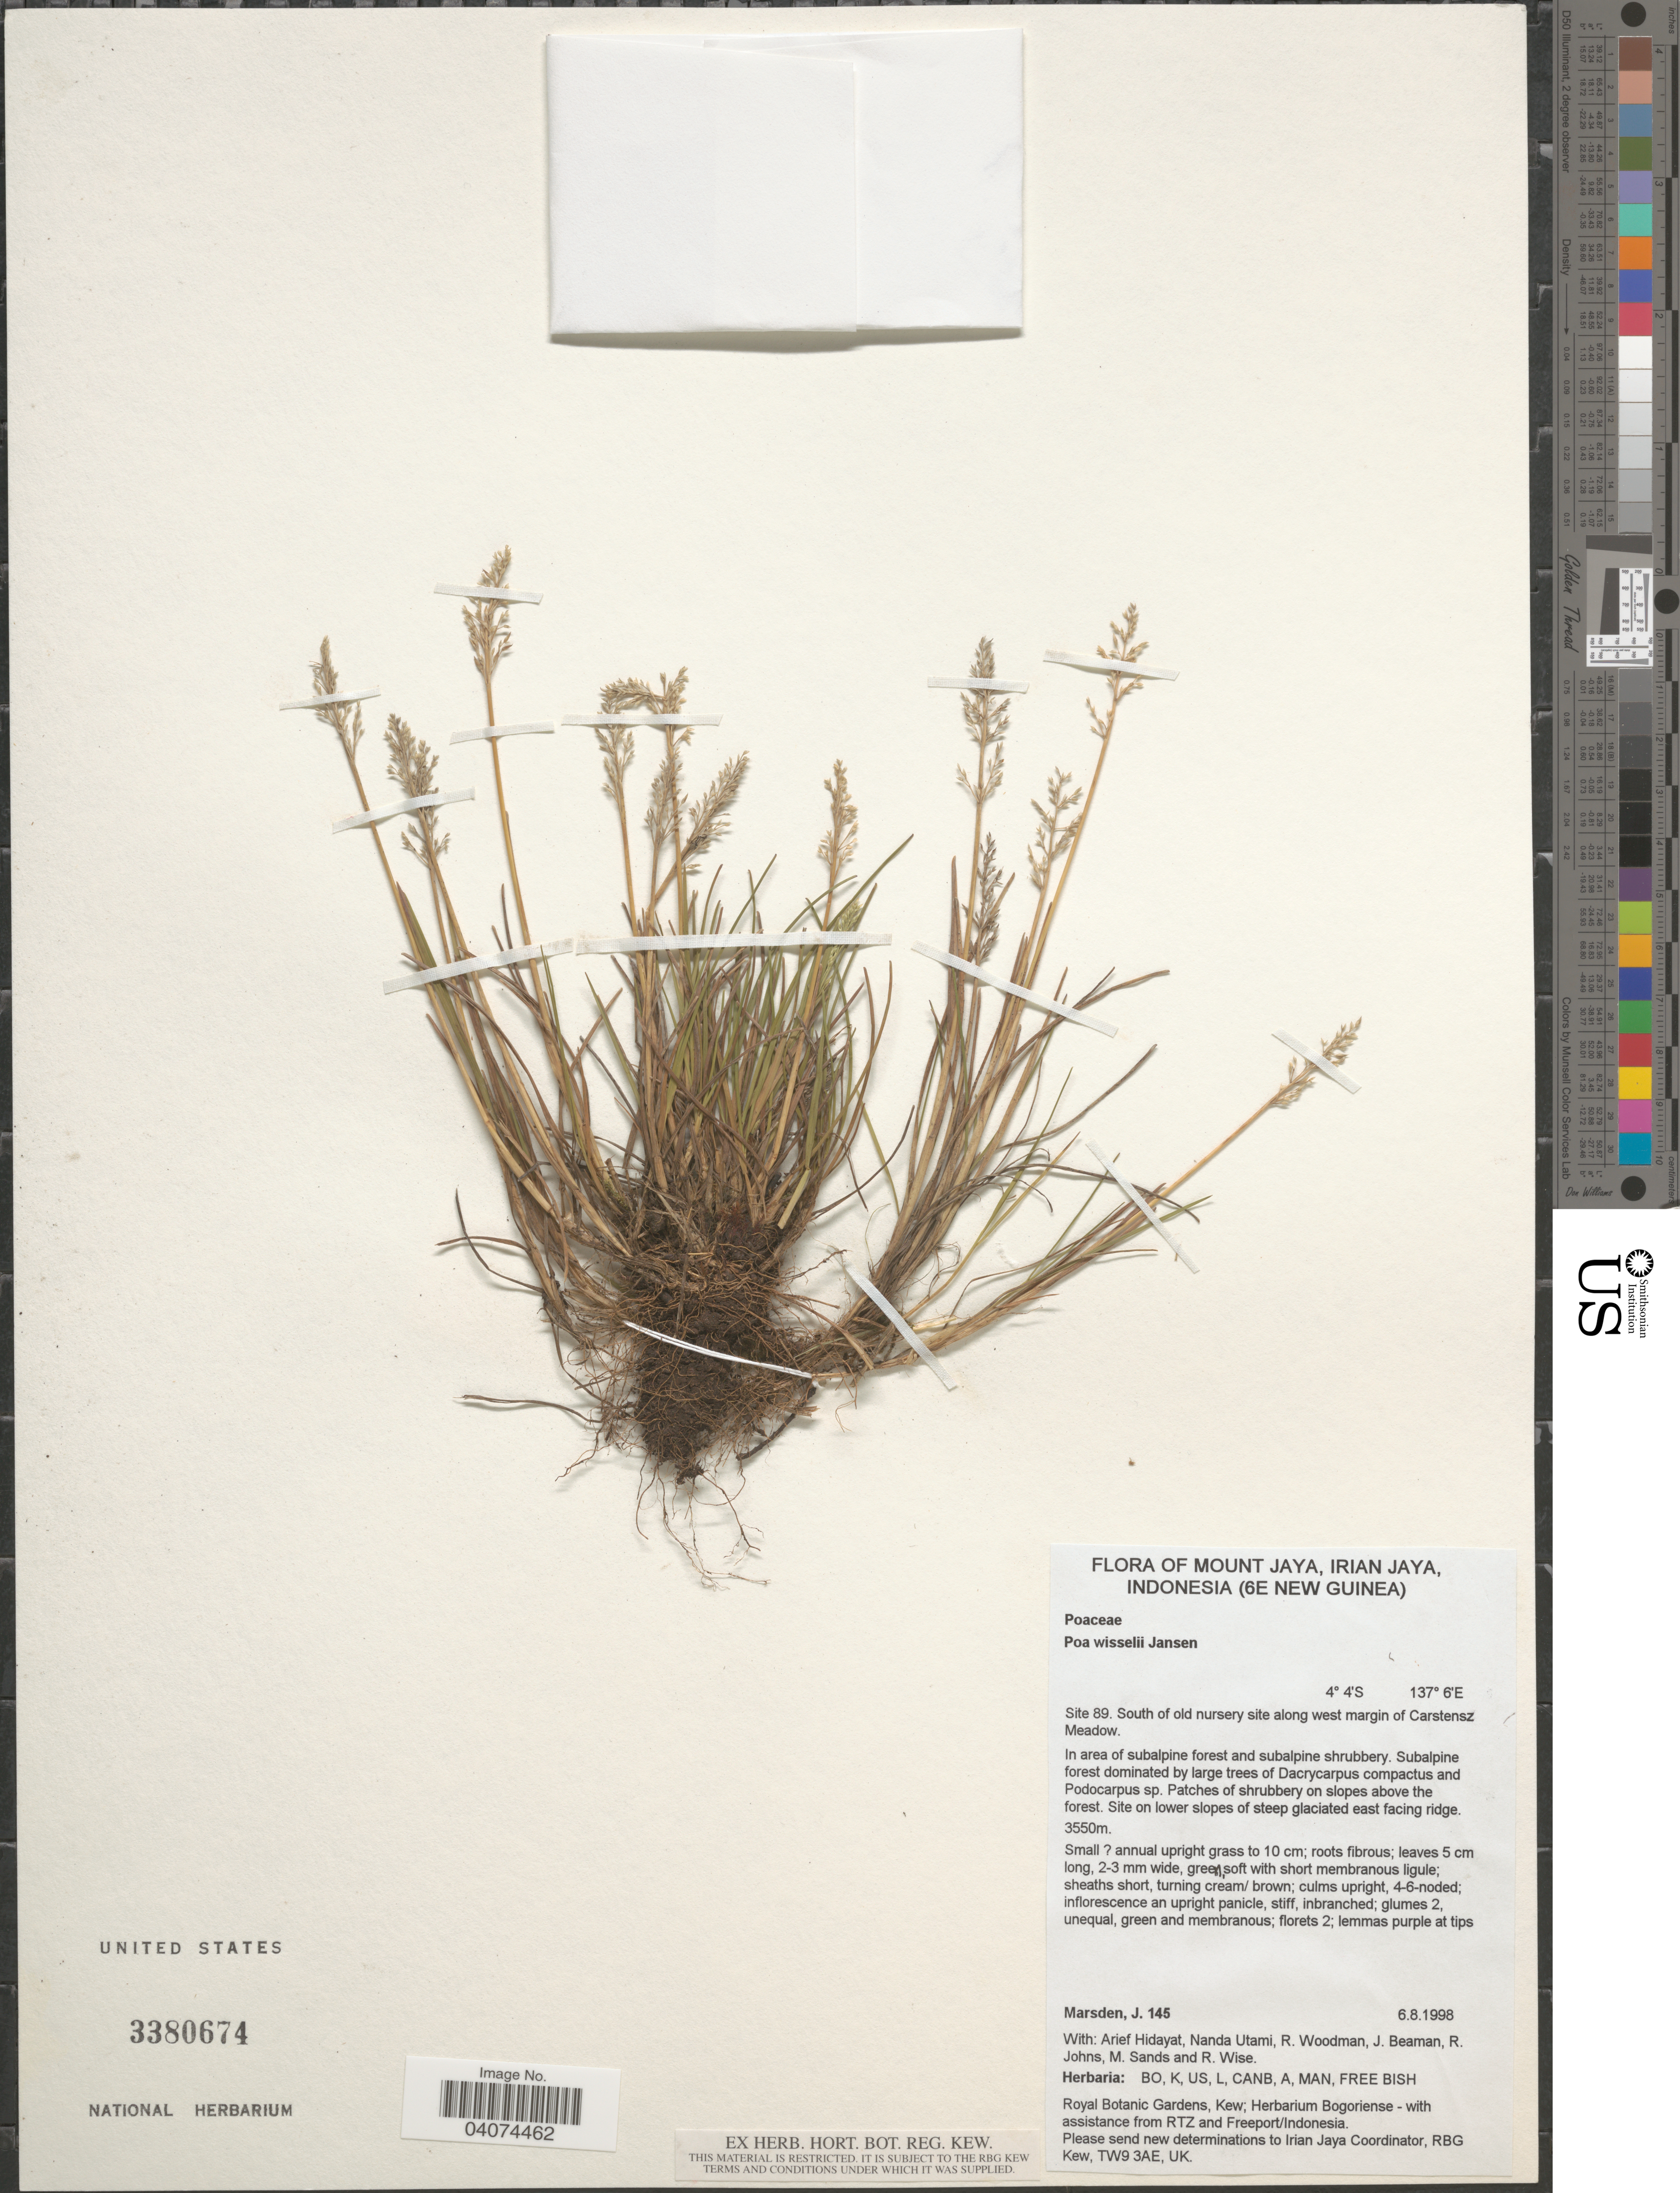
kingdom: Plantae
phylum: Tracheophyta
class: Liliopsida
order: Poales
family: Poaceae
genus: Poa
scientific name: Poa wisselii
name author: Jansen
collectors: J. Marsden, A. Hidayat, N. Utami & R. Woodman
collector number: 145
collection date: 1998-08-06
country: Indonesia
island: New Guinea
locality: Mount Jaya, Irian Jaya (6e New Guinea). Site 89. South of old nursery site along west margin of Carstensz Meadow. In area of subalpine forest and subalpine shrubbery. Site on lower slopes of steep glaciated east facing ridge.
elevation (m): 3550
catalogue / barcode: US 3380674